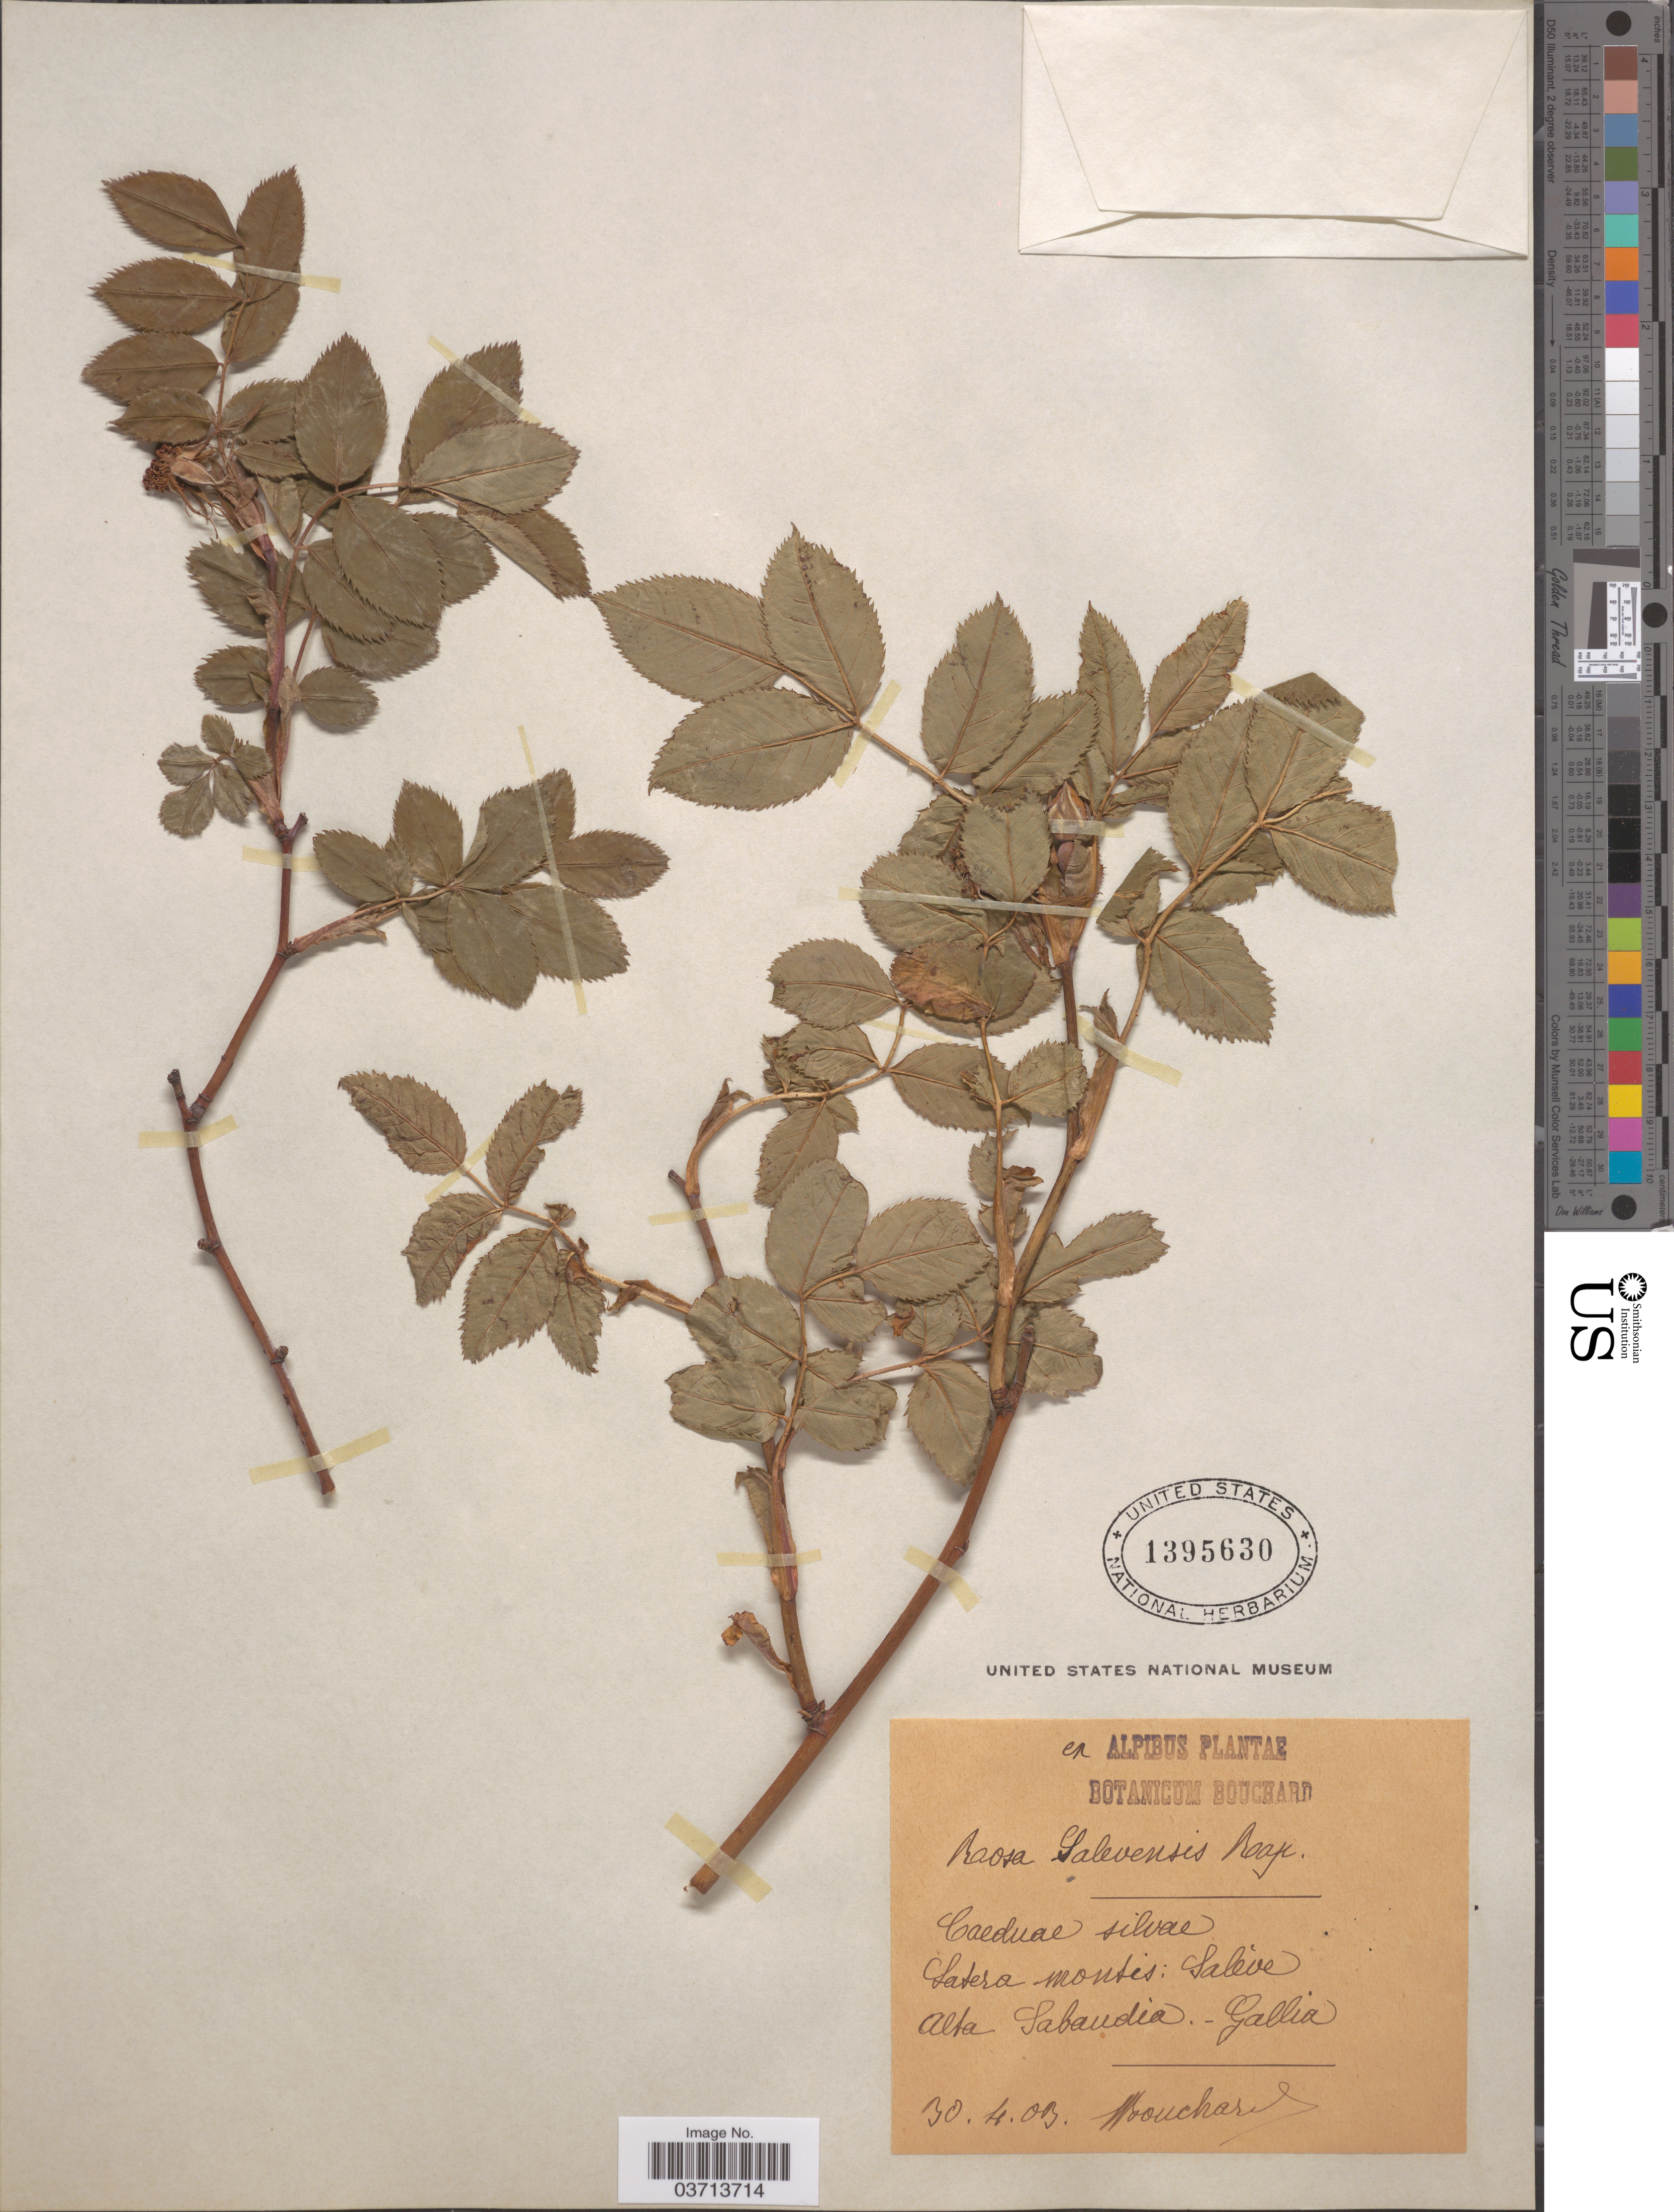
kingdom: Plantae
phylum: Tracheophyta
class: Magnoliopsida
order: Rosales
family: Rosaceae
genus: Rosa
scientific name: Rosa x salaevensis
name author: Rapin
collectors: -. Bouchard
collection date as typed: Transcribed d/m/y: 30/4/3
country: France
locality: Caeduae silvae. Satera montis: Saléve. Alta Sabaudia. - Gallia.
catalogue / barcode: US 1395630